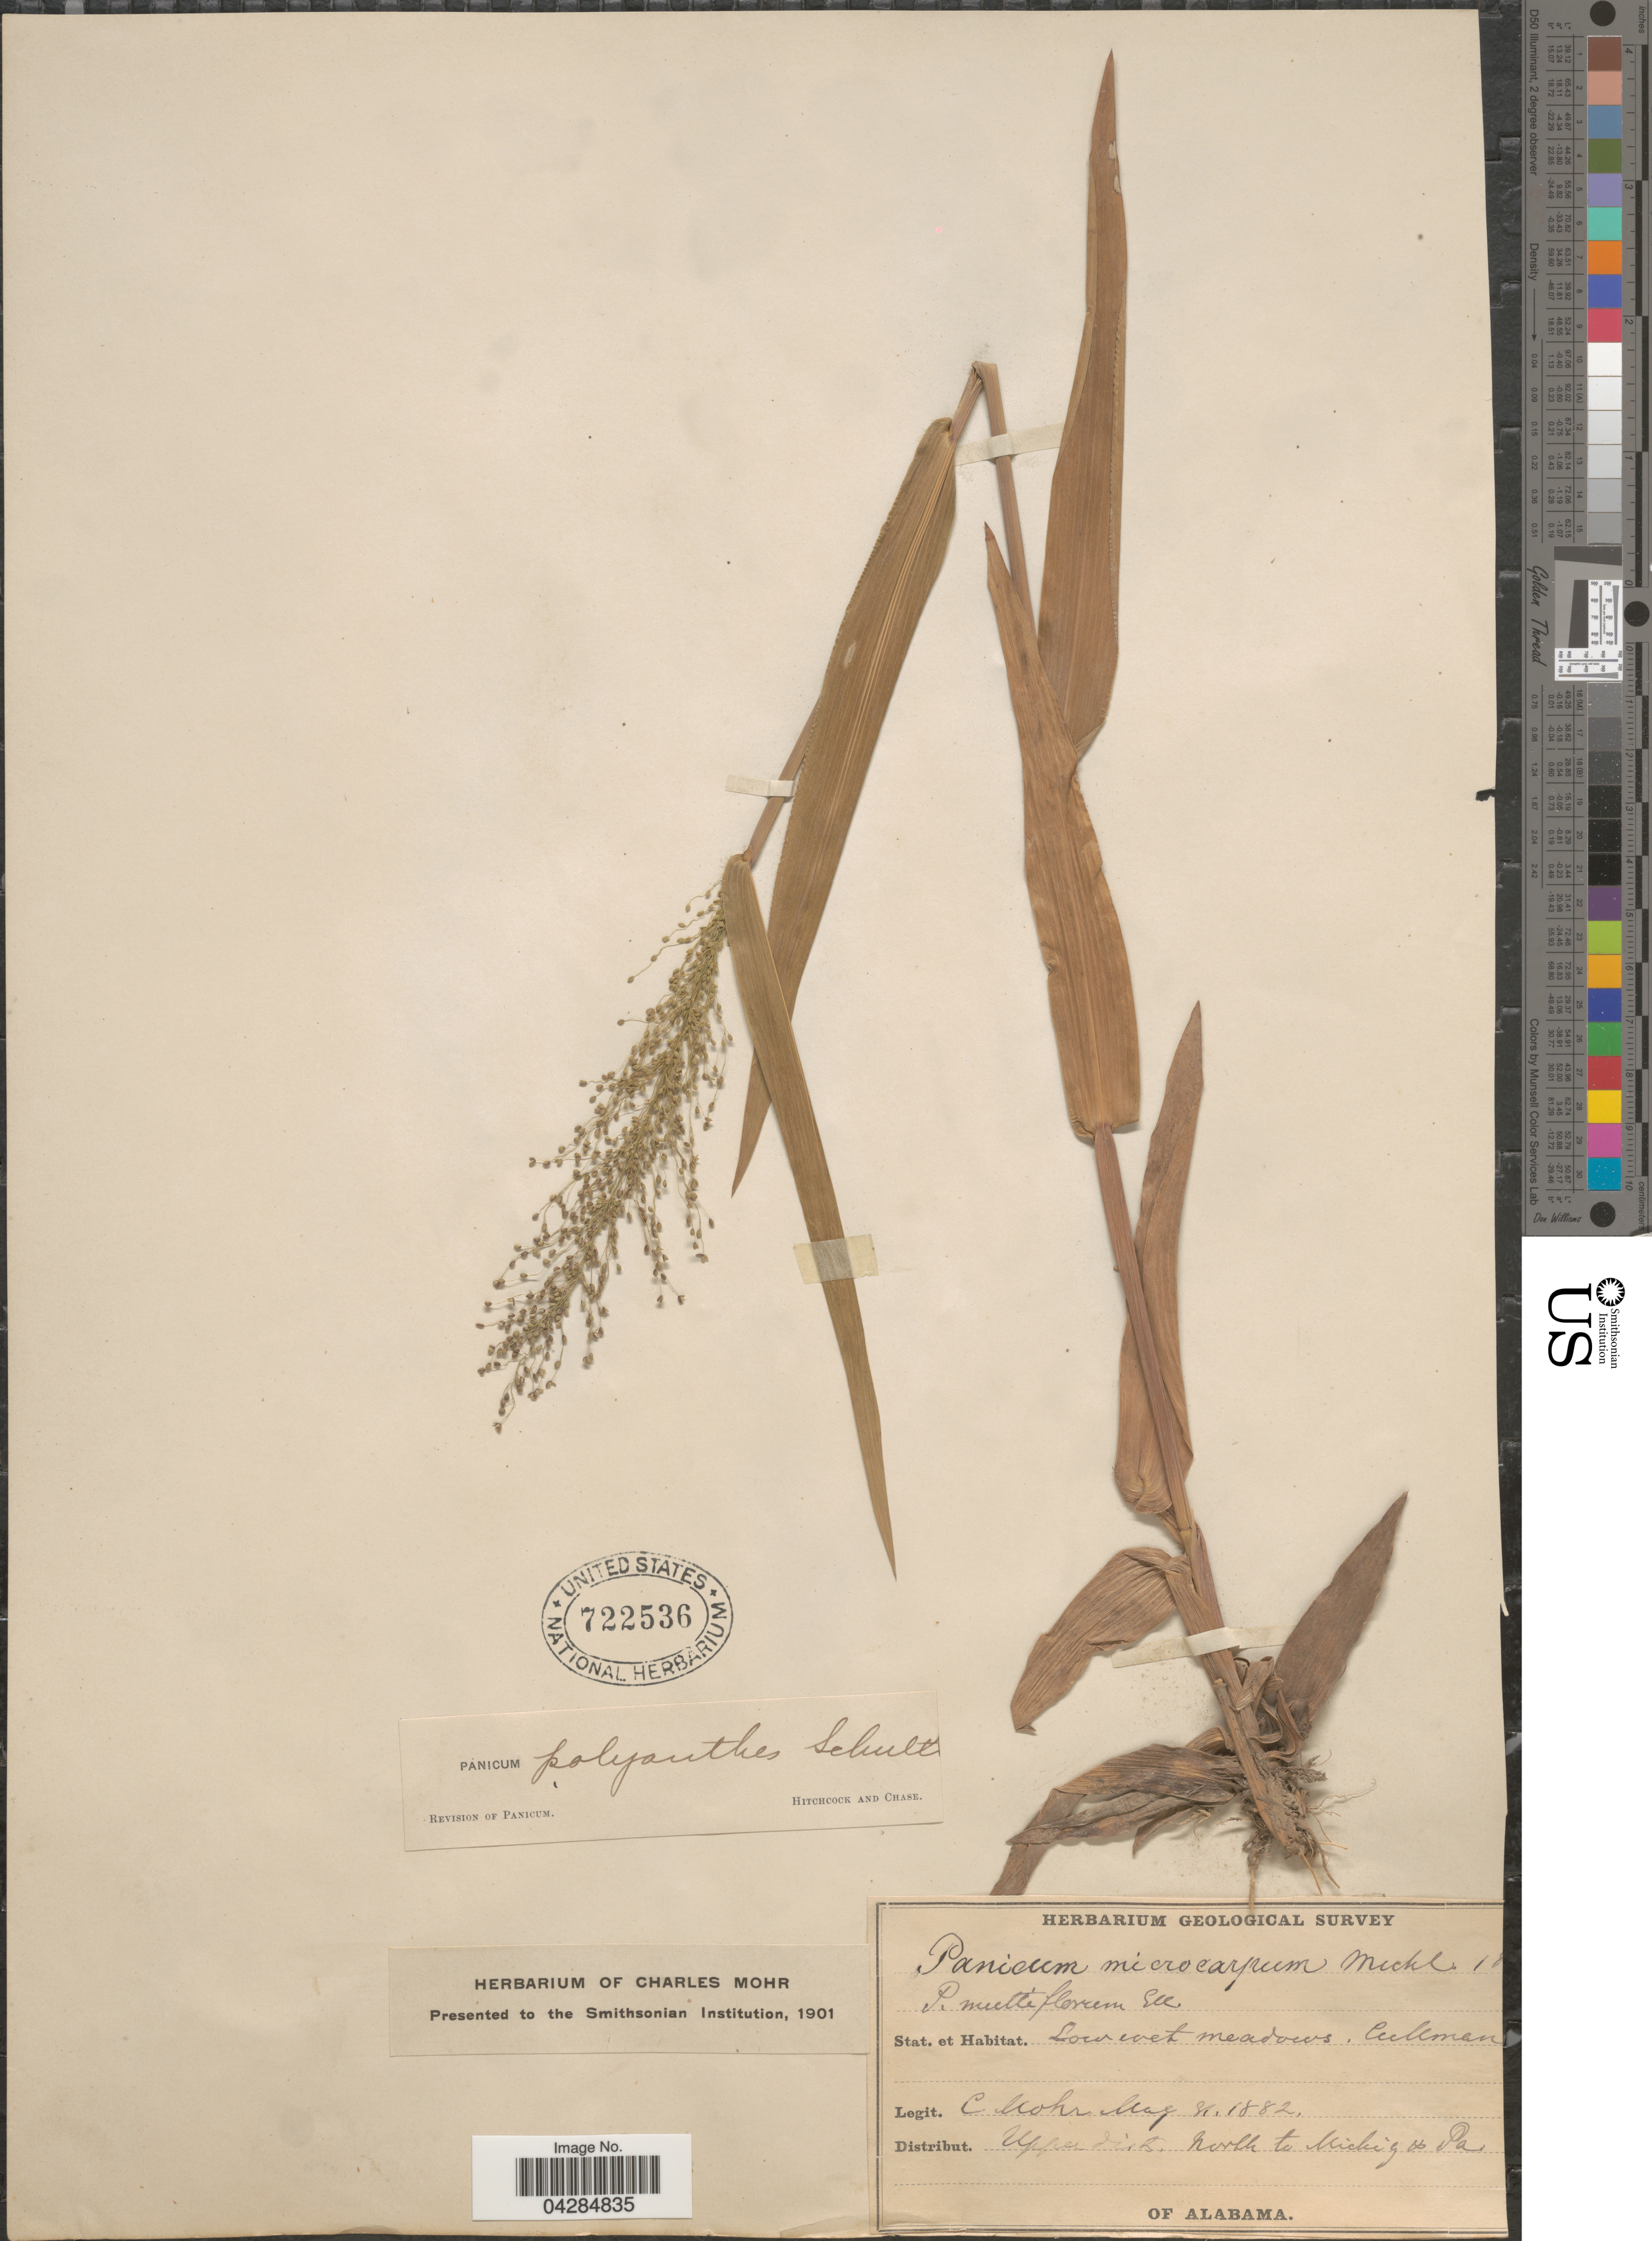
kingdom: Plantae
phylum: Tracheophyta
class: Liliopsida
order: Poales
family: Poaceae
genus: Dichanthelium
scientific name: Dichanthelium polyanthes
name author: (Schult.) Mohlenbr.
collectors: Mohr, C. T. (herbarium)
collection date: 1882-05-31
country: United States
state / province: Alabama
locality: Geological Survey of Alabama. Cullman.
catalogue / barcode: US 722536